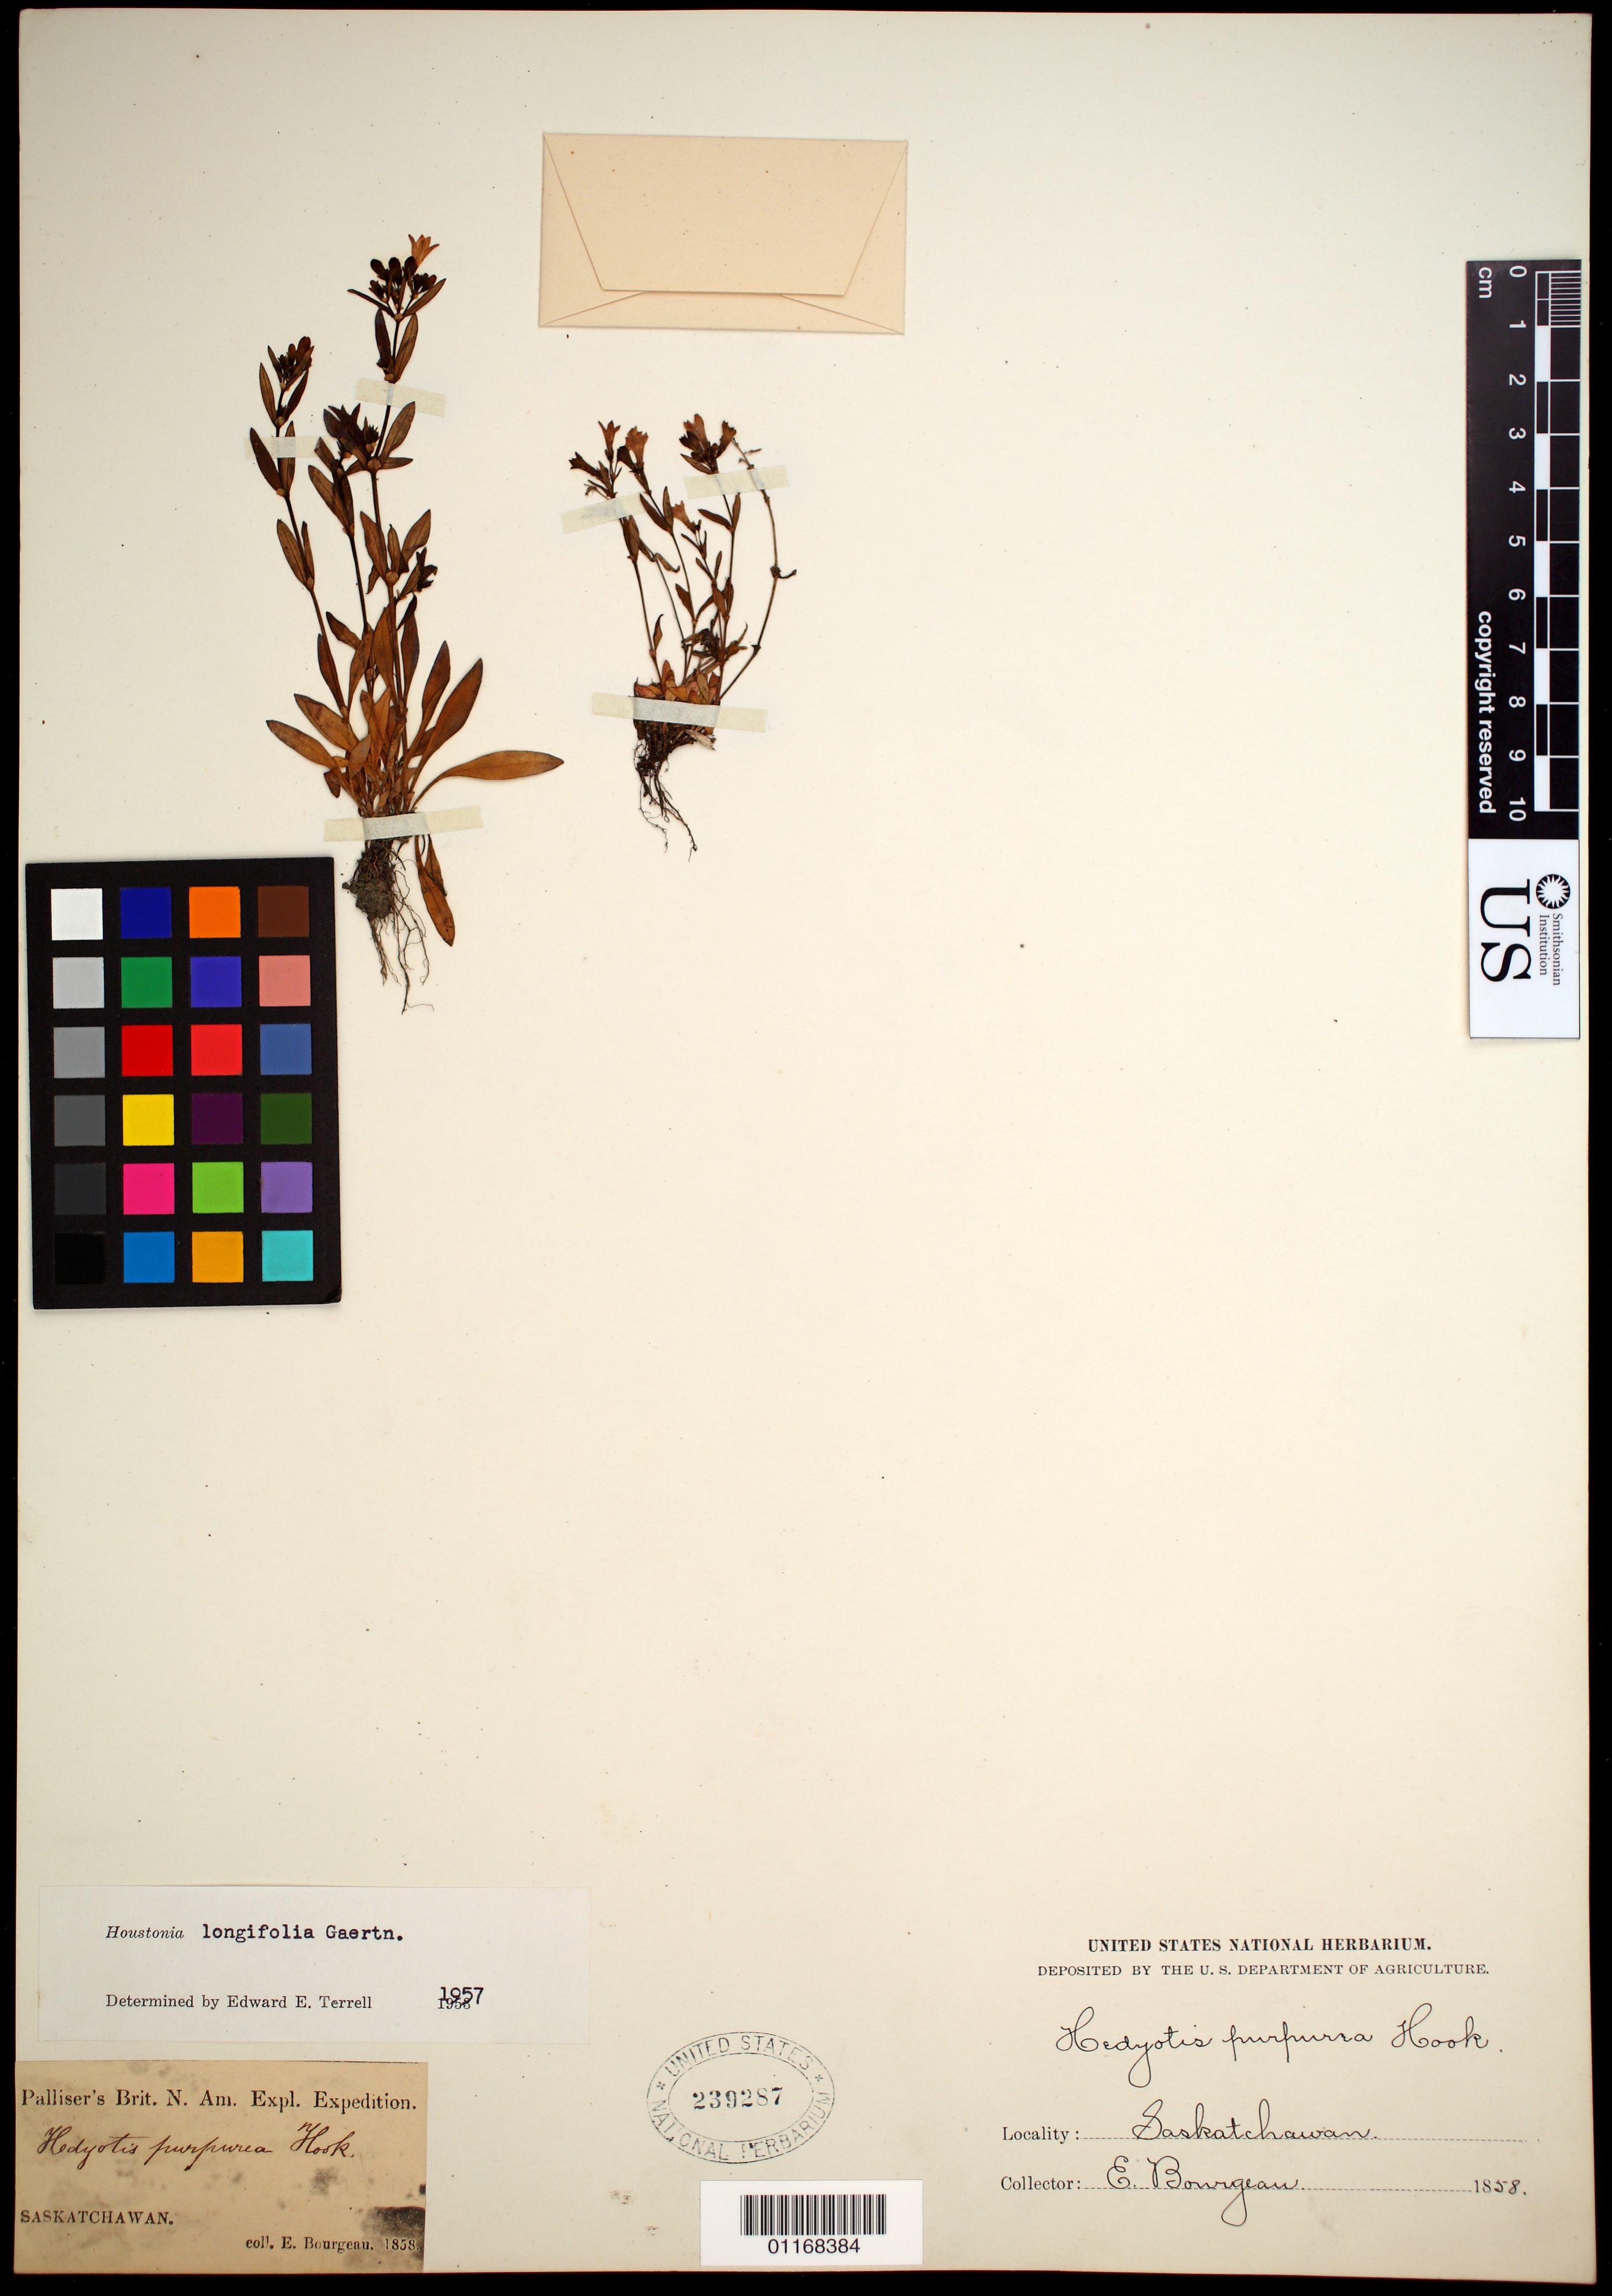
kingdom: Plantae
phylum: Tracheophyta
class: Magnoliopsida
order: Gentianales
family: Rubiaceae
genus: Houstonia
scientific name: Houstonia longifolia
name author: Gaertn.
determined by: Terrell, E. E.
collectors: E. Bourgeau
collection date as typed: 1858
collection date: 1858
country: Canada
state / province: Saskatchewan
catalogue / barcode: US 239287